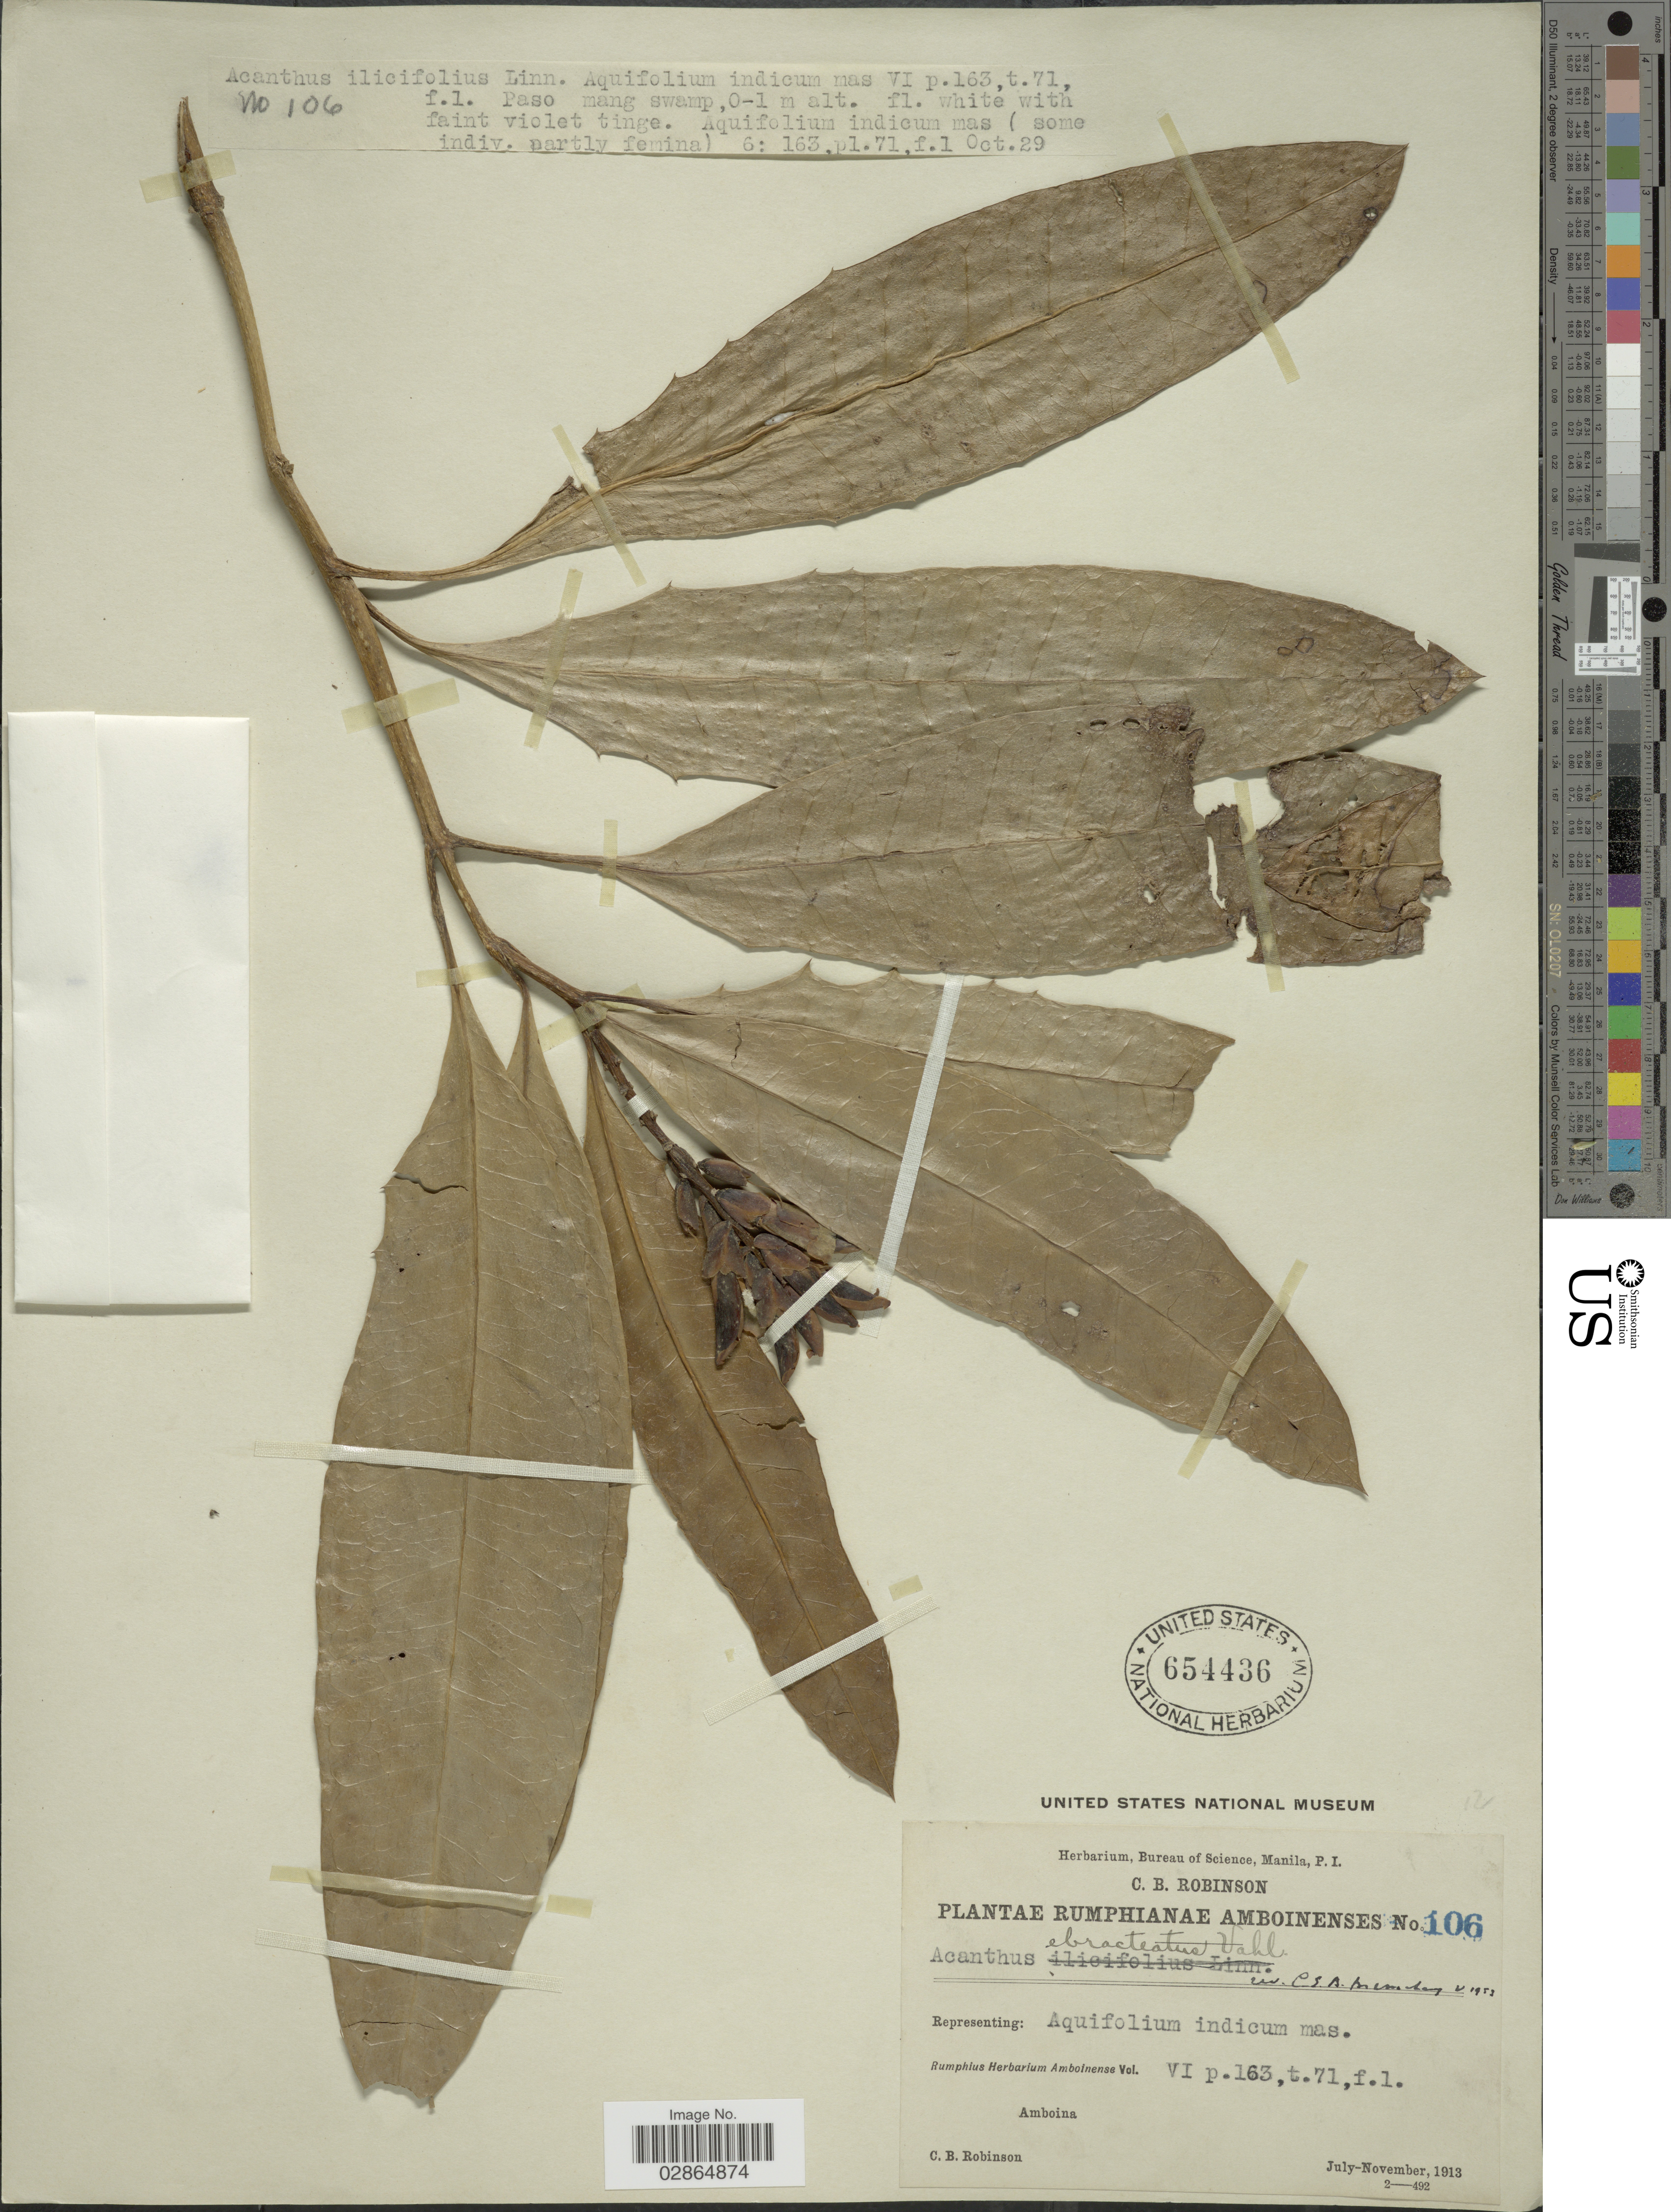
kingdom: Plantae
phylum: Tracheophyta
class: Magnoliopsida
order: Lamiales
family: Acanthaceae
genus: Acanthus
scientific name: Acanthus ebracteatus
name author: Vahl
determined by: Wagner, W. L., (BOT), Smithsonian Institution - National Museum of Natural History (UNITED STATES)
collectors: C. Robinson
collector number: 106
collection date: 1913-07/1913-11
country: Indonesia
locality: Rumphianae Amboinenses, Amboina.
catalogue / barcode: US 654436